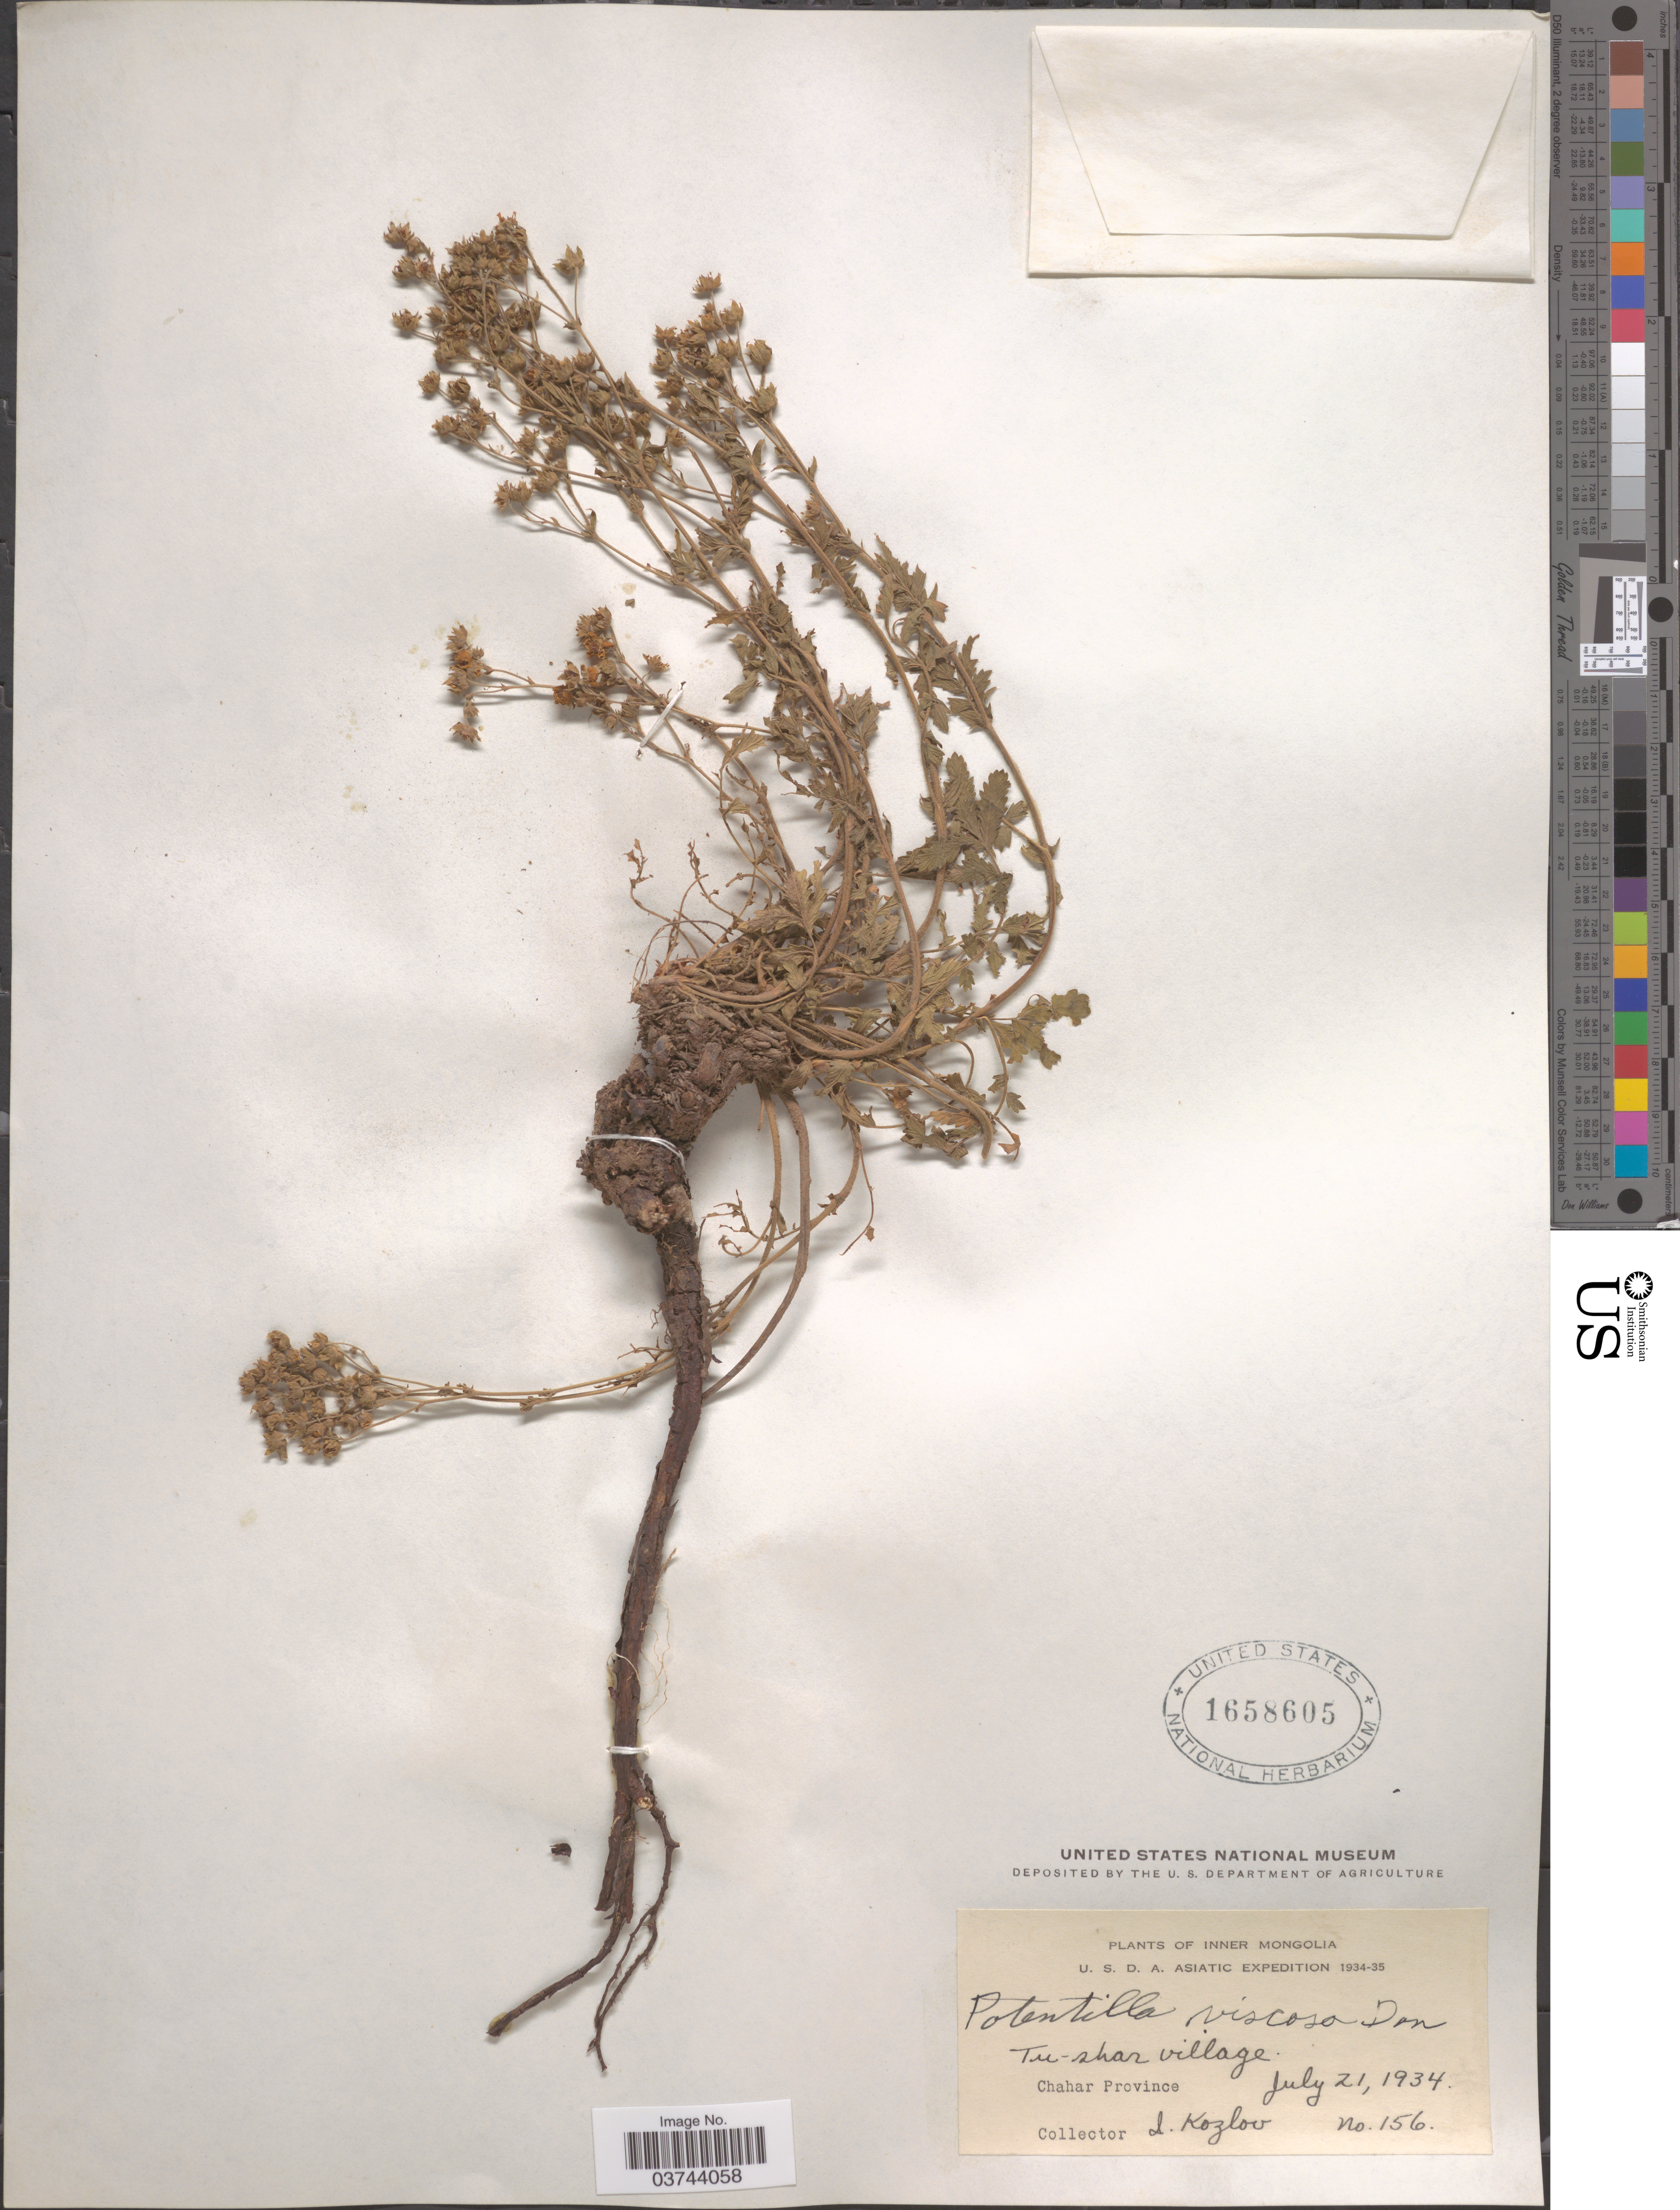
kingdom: Plantae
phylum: Tracheophyta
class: Magnoliopsida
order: Rosales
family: Rosaceae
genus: Potentilla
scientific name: Potentilla viscosa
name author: Donn ex Lehm.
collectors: I. Kozlov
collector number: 156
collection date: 1934-07-21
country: China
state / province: Nei Monggol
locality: Inner Mongola. Tu-shar village. Chahar Province.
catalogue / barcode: US 1658605